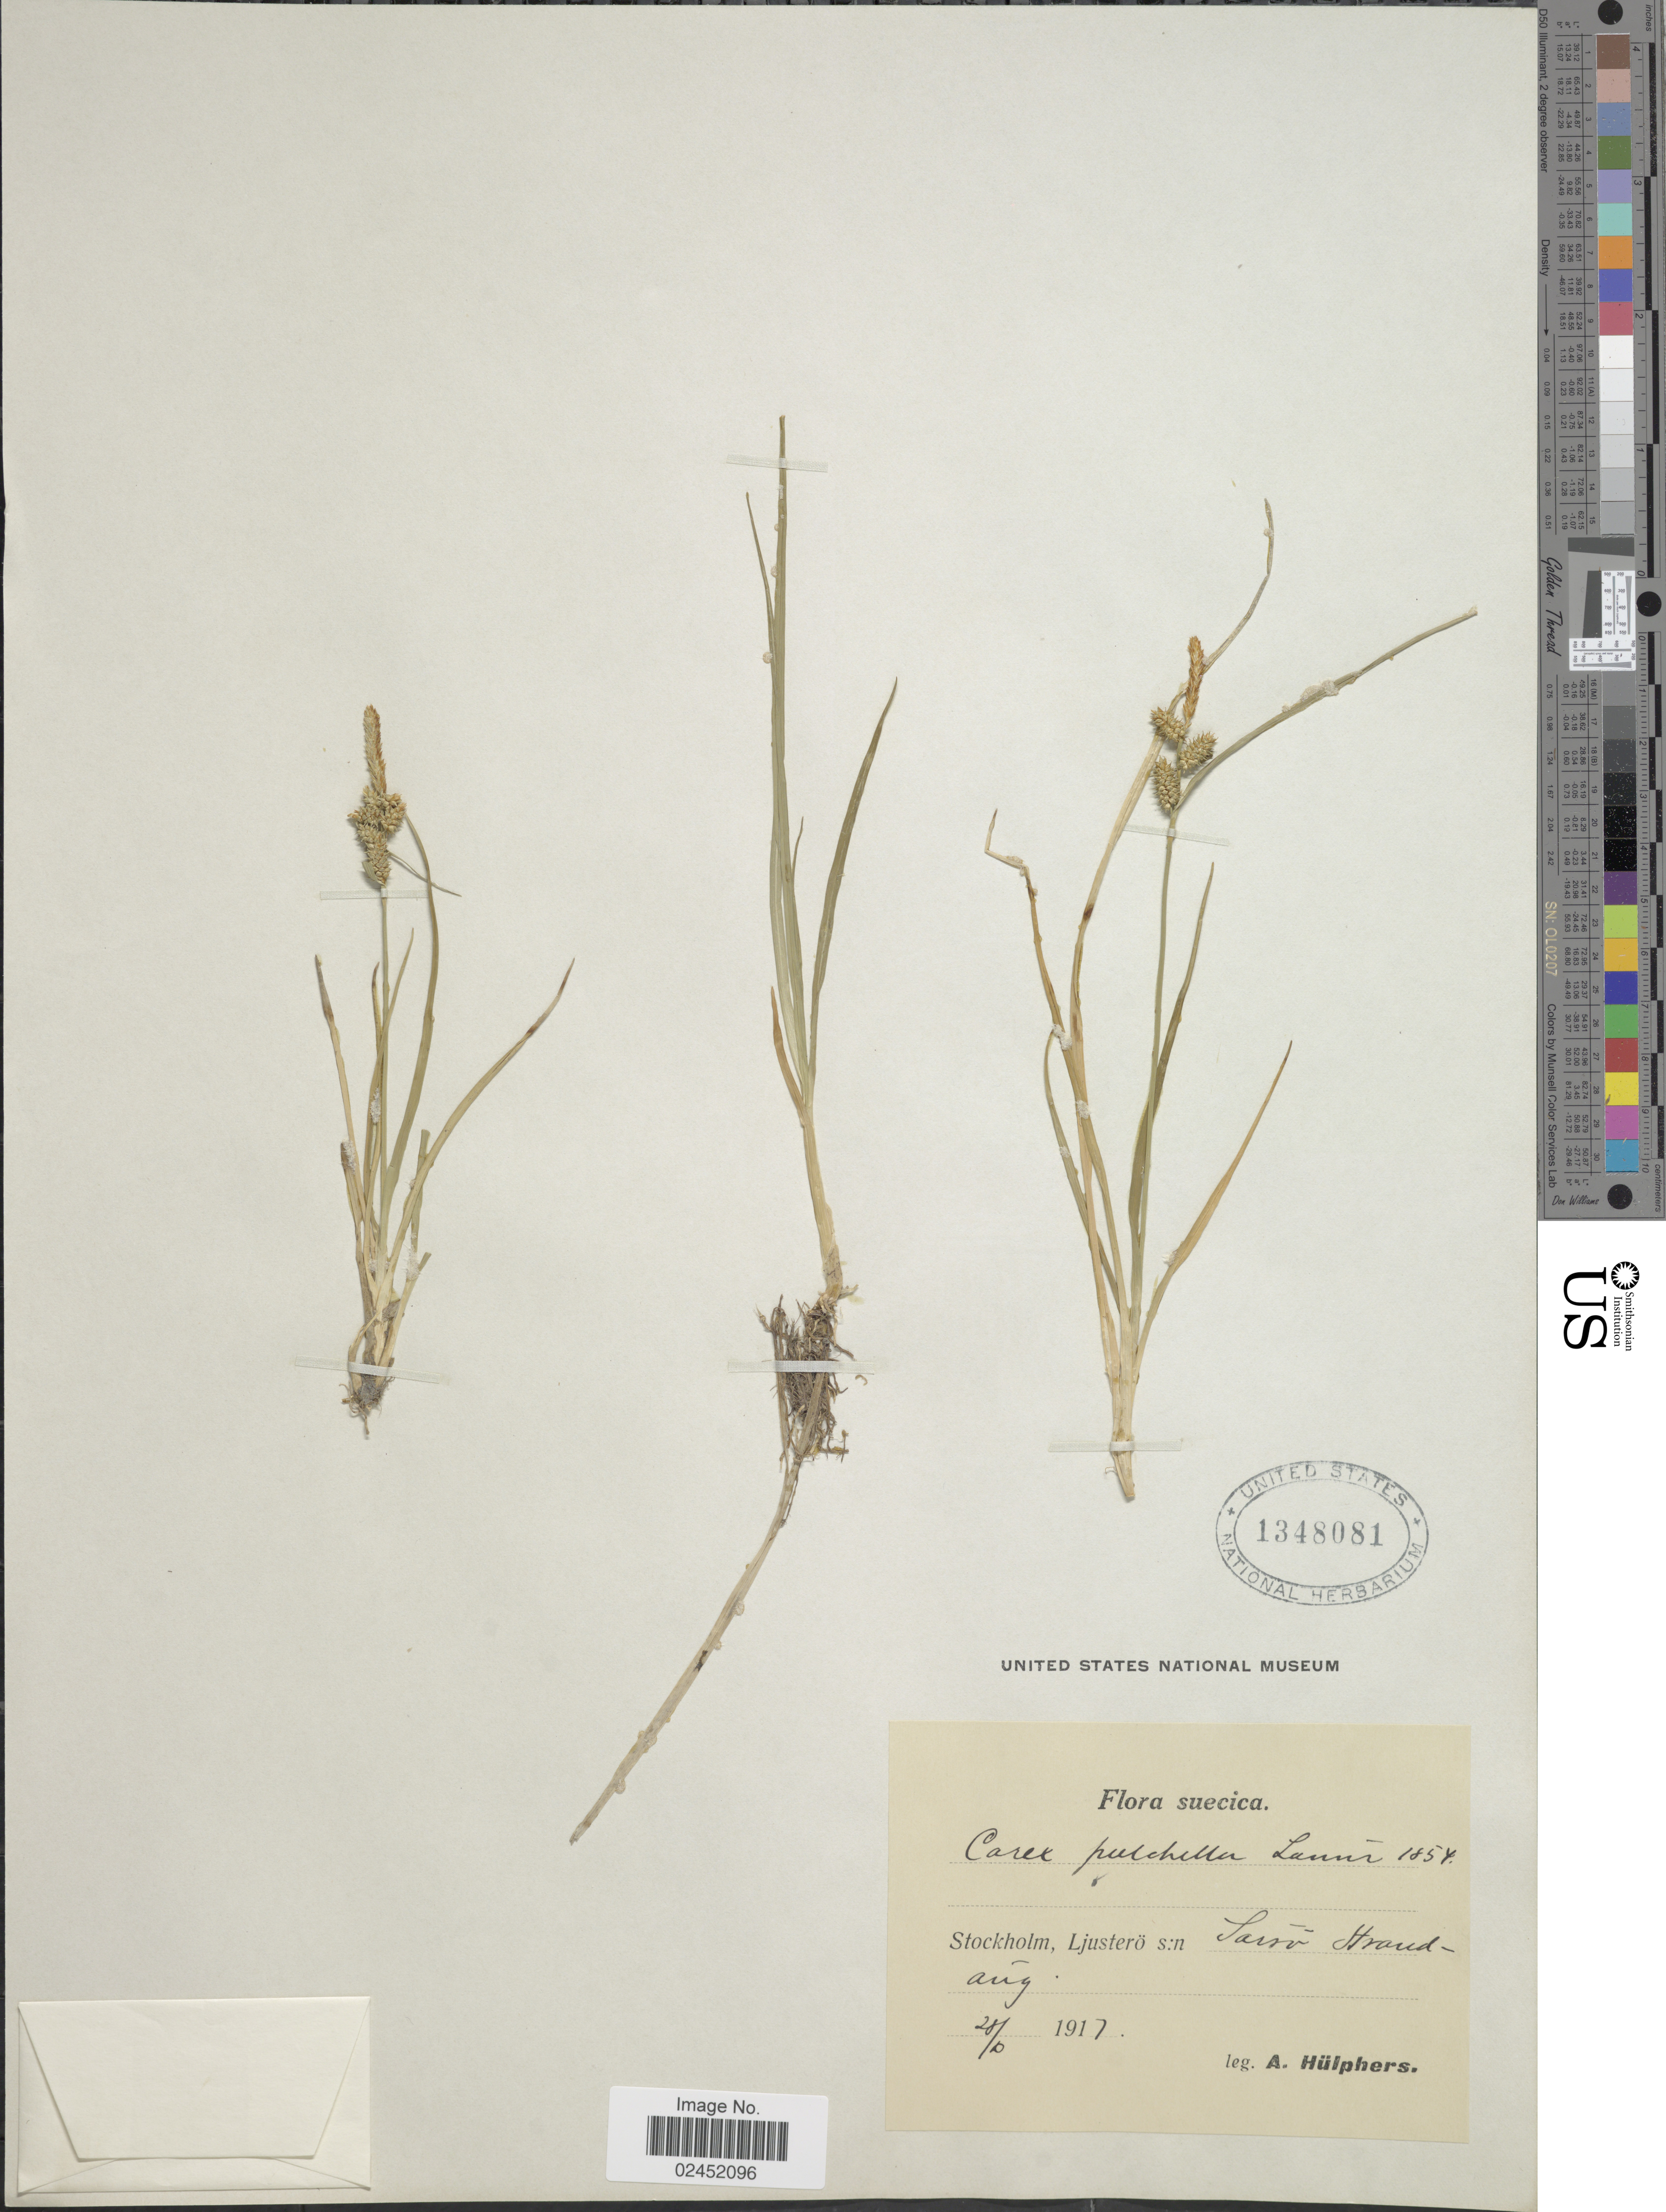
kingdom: Plantae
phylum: Tracheophyta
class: Liliopsida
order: Poales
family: Cyperaceae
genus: Carex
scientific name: Carex oederi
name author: Retz.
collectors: A. Hülphers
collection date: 1917-10-28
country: Sweden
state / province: Stockholm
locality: Stockholm, Ljusterö s:n Sarsö Strandang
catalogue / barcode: US 1348081